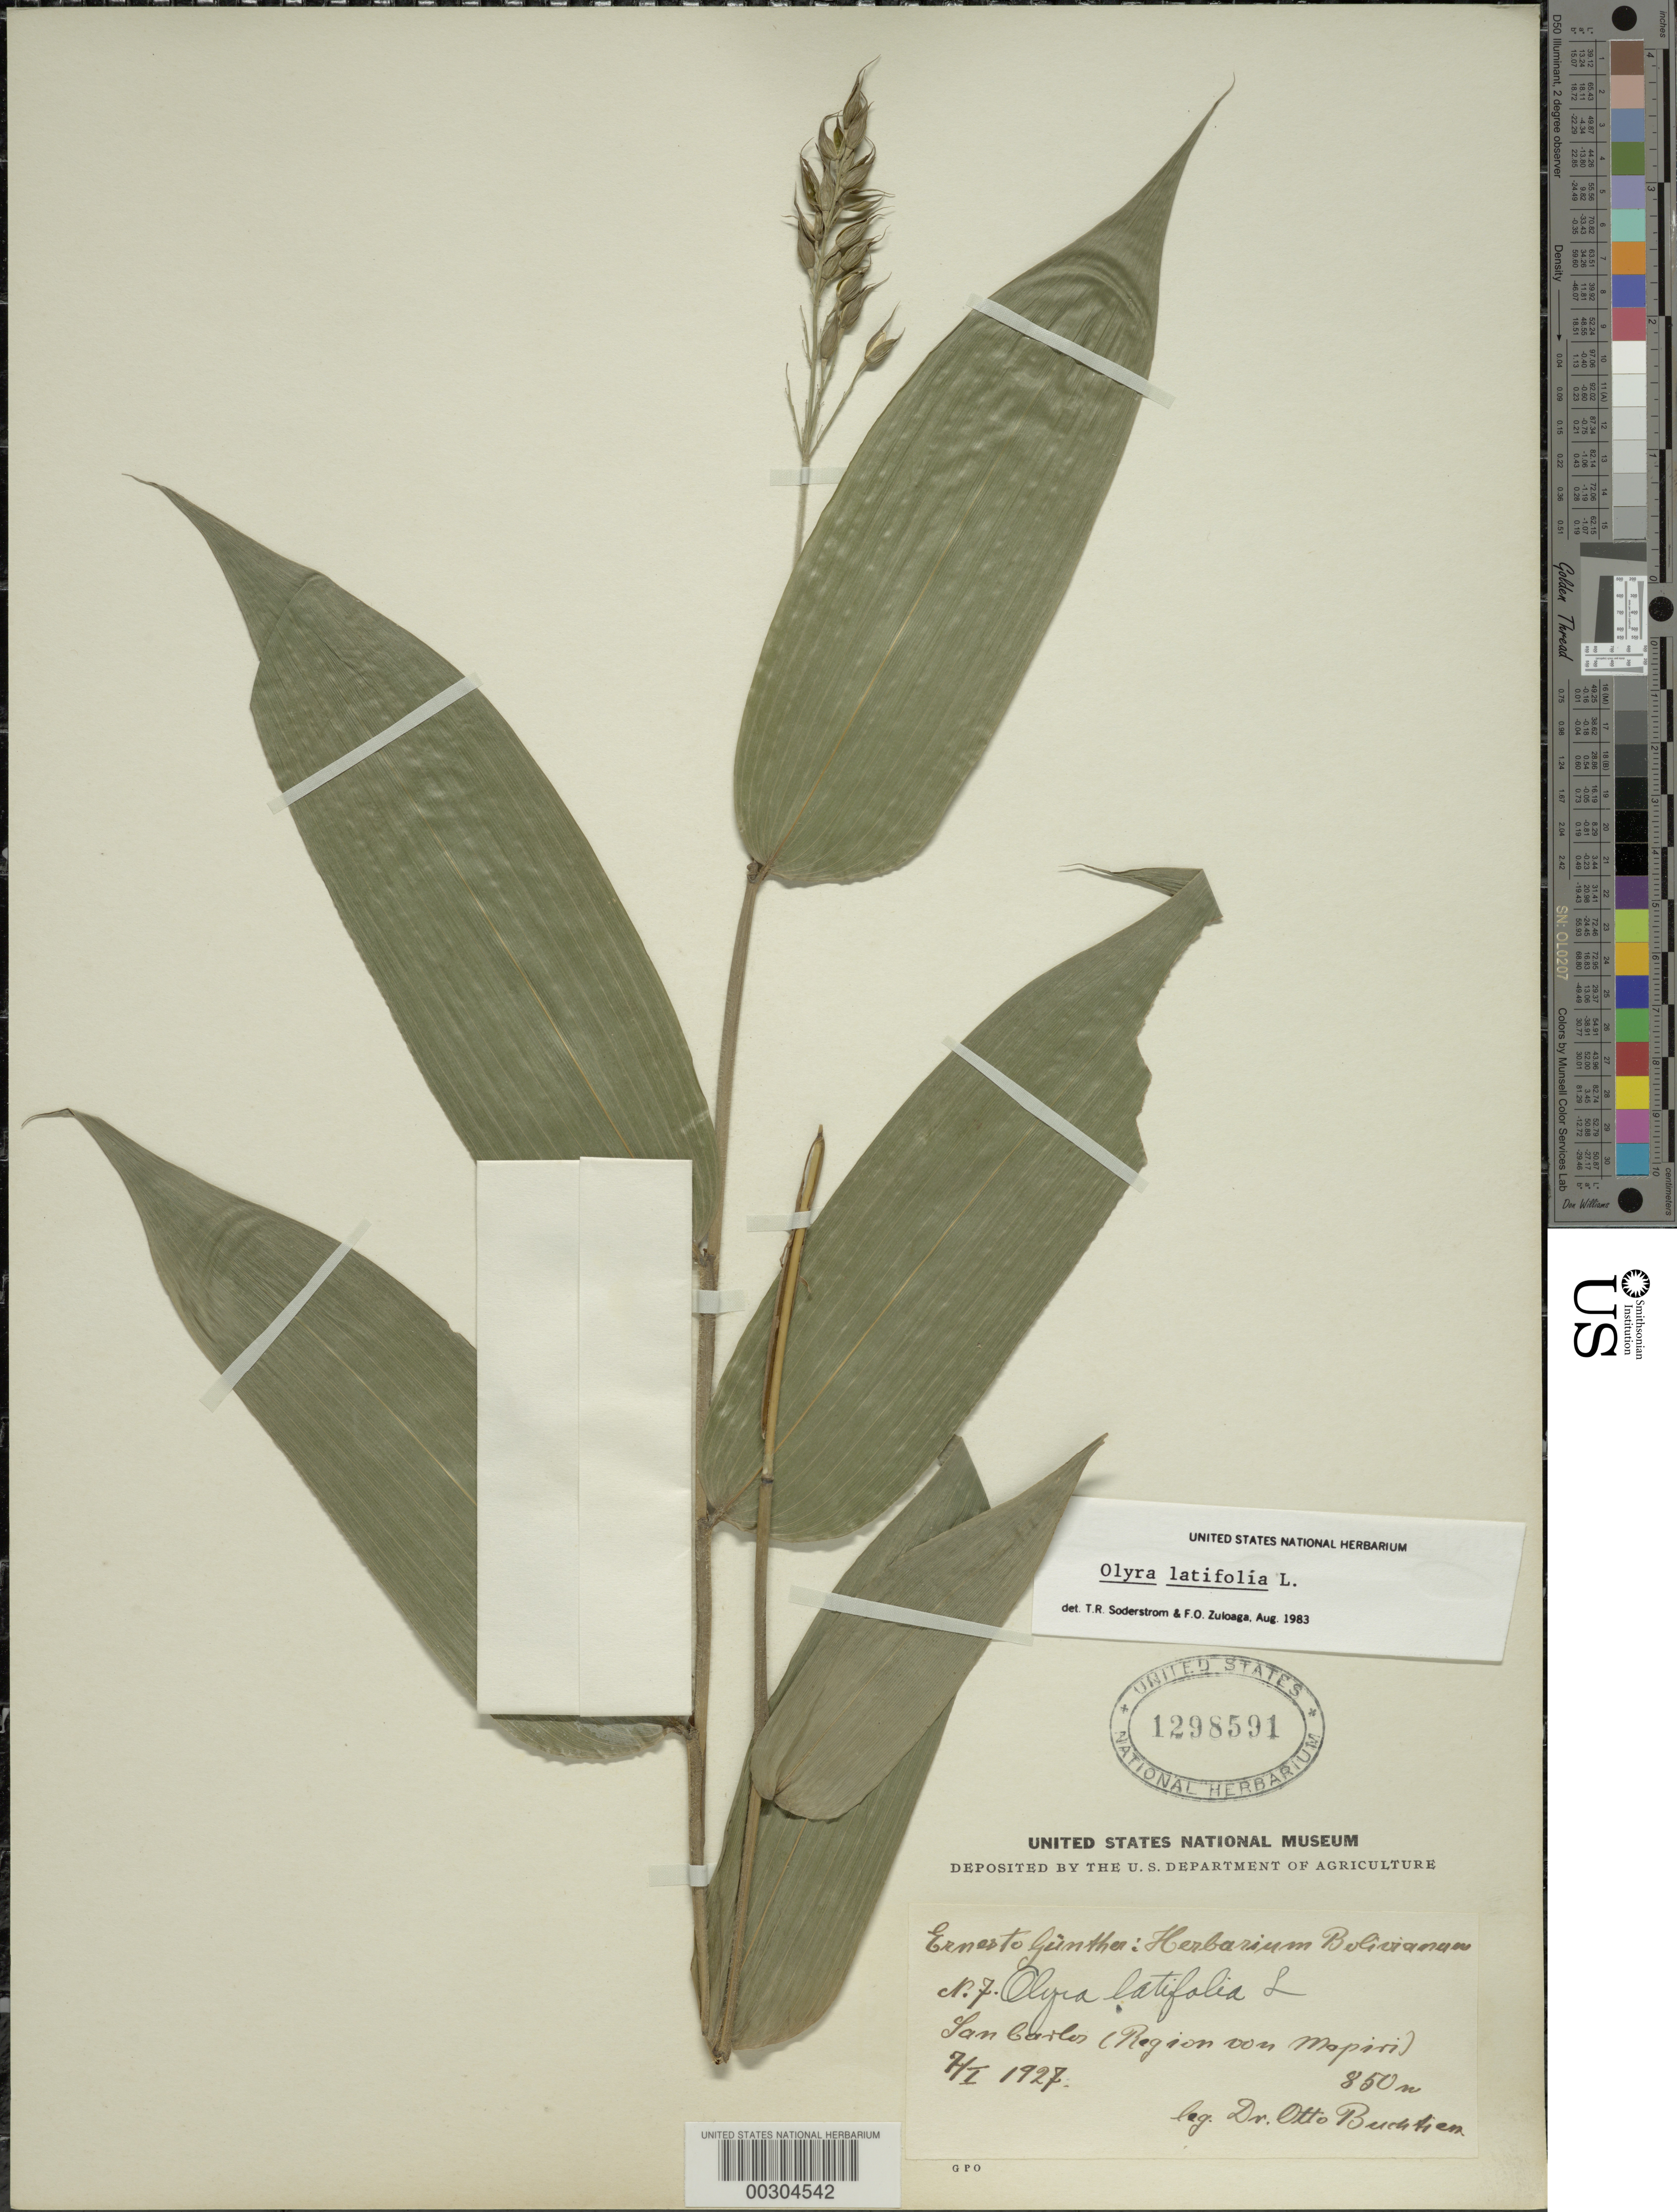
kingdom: Plantae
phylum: Tracheophyta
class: Liliopsida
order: Poales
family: Poaceae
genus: Olyra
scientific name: Olyra latifolia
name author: L.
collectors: O. Buchtien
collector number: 7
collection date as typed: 07 Jan 1927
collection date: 1927-01-07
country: Bolivia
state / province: La Paz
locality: Mapiri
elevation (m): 850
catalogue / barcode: US 1298591